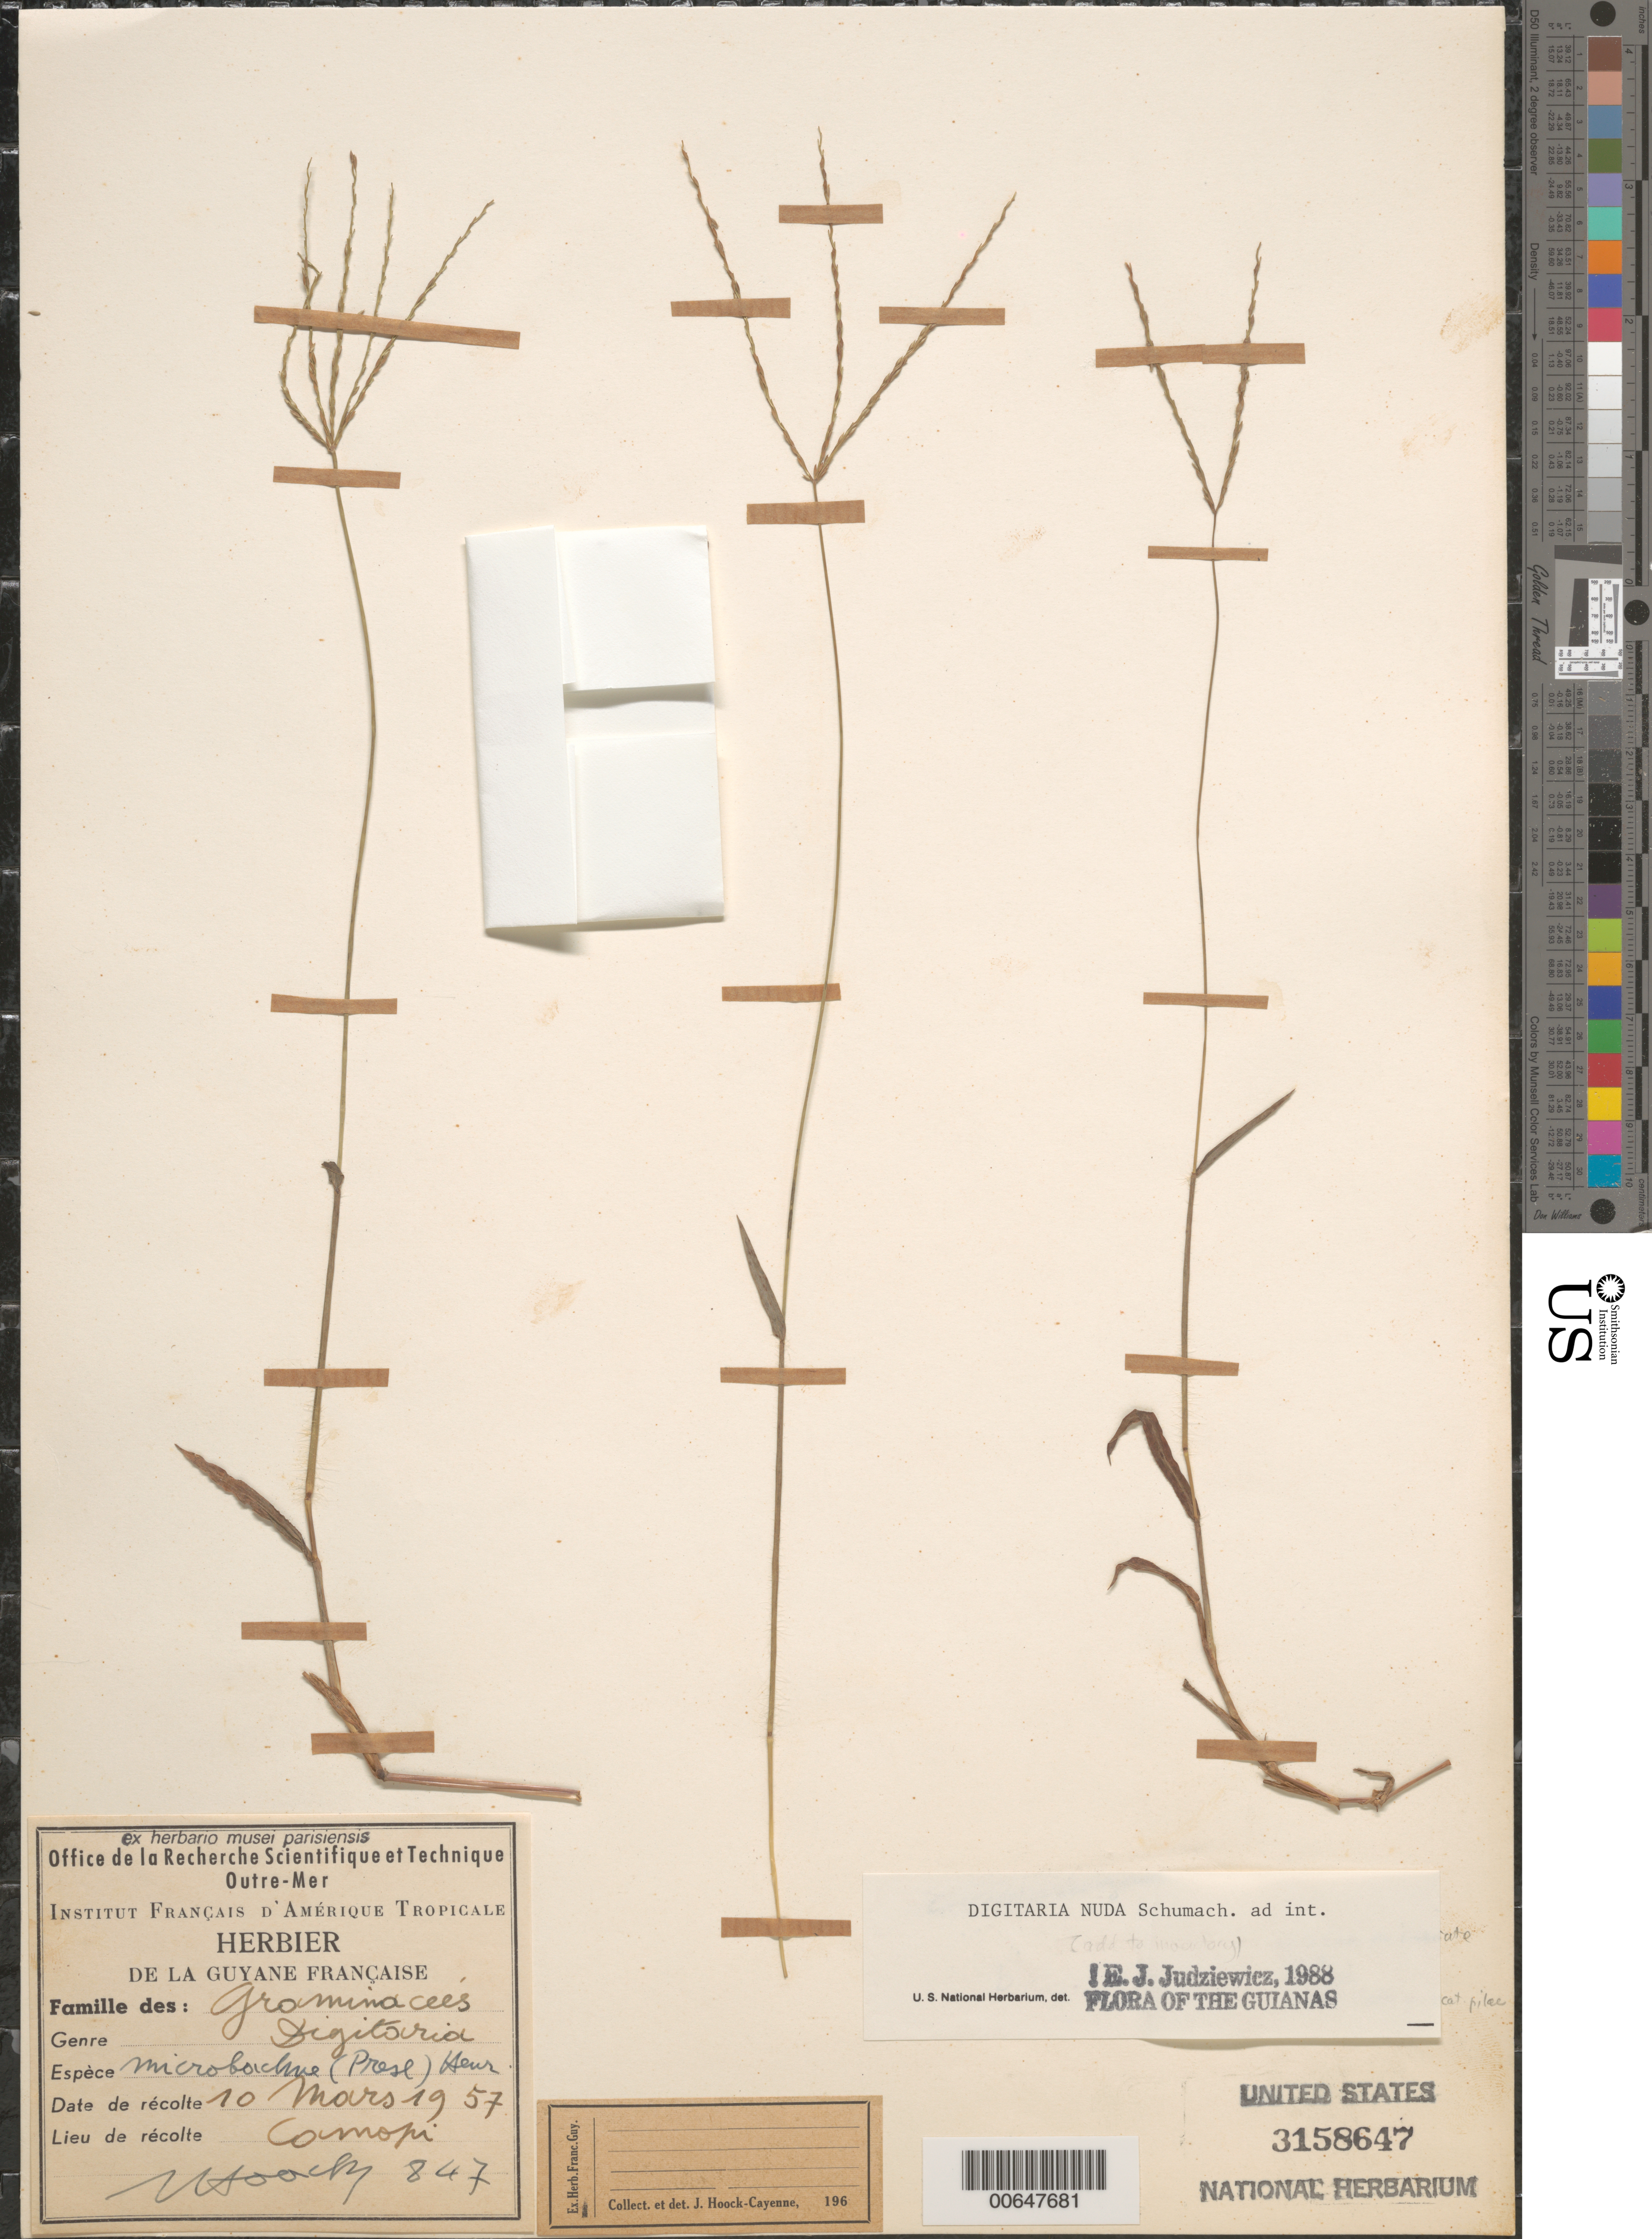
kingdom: Plantae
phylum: Tracheophyta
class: Liliopsida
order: Poales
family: Poaceae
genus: Digitaria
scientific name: Digitaria nuda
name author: Schumach.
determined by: Judziewicz, E. J.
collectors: J. Hoock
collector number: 847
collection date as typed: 10-Mar-57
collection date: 1957-03-10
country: French Guiana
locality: Camopi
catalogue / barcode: US 3158647